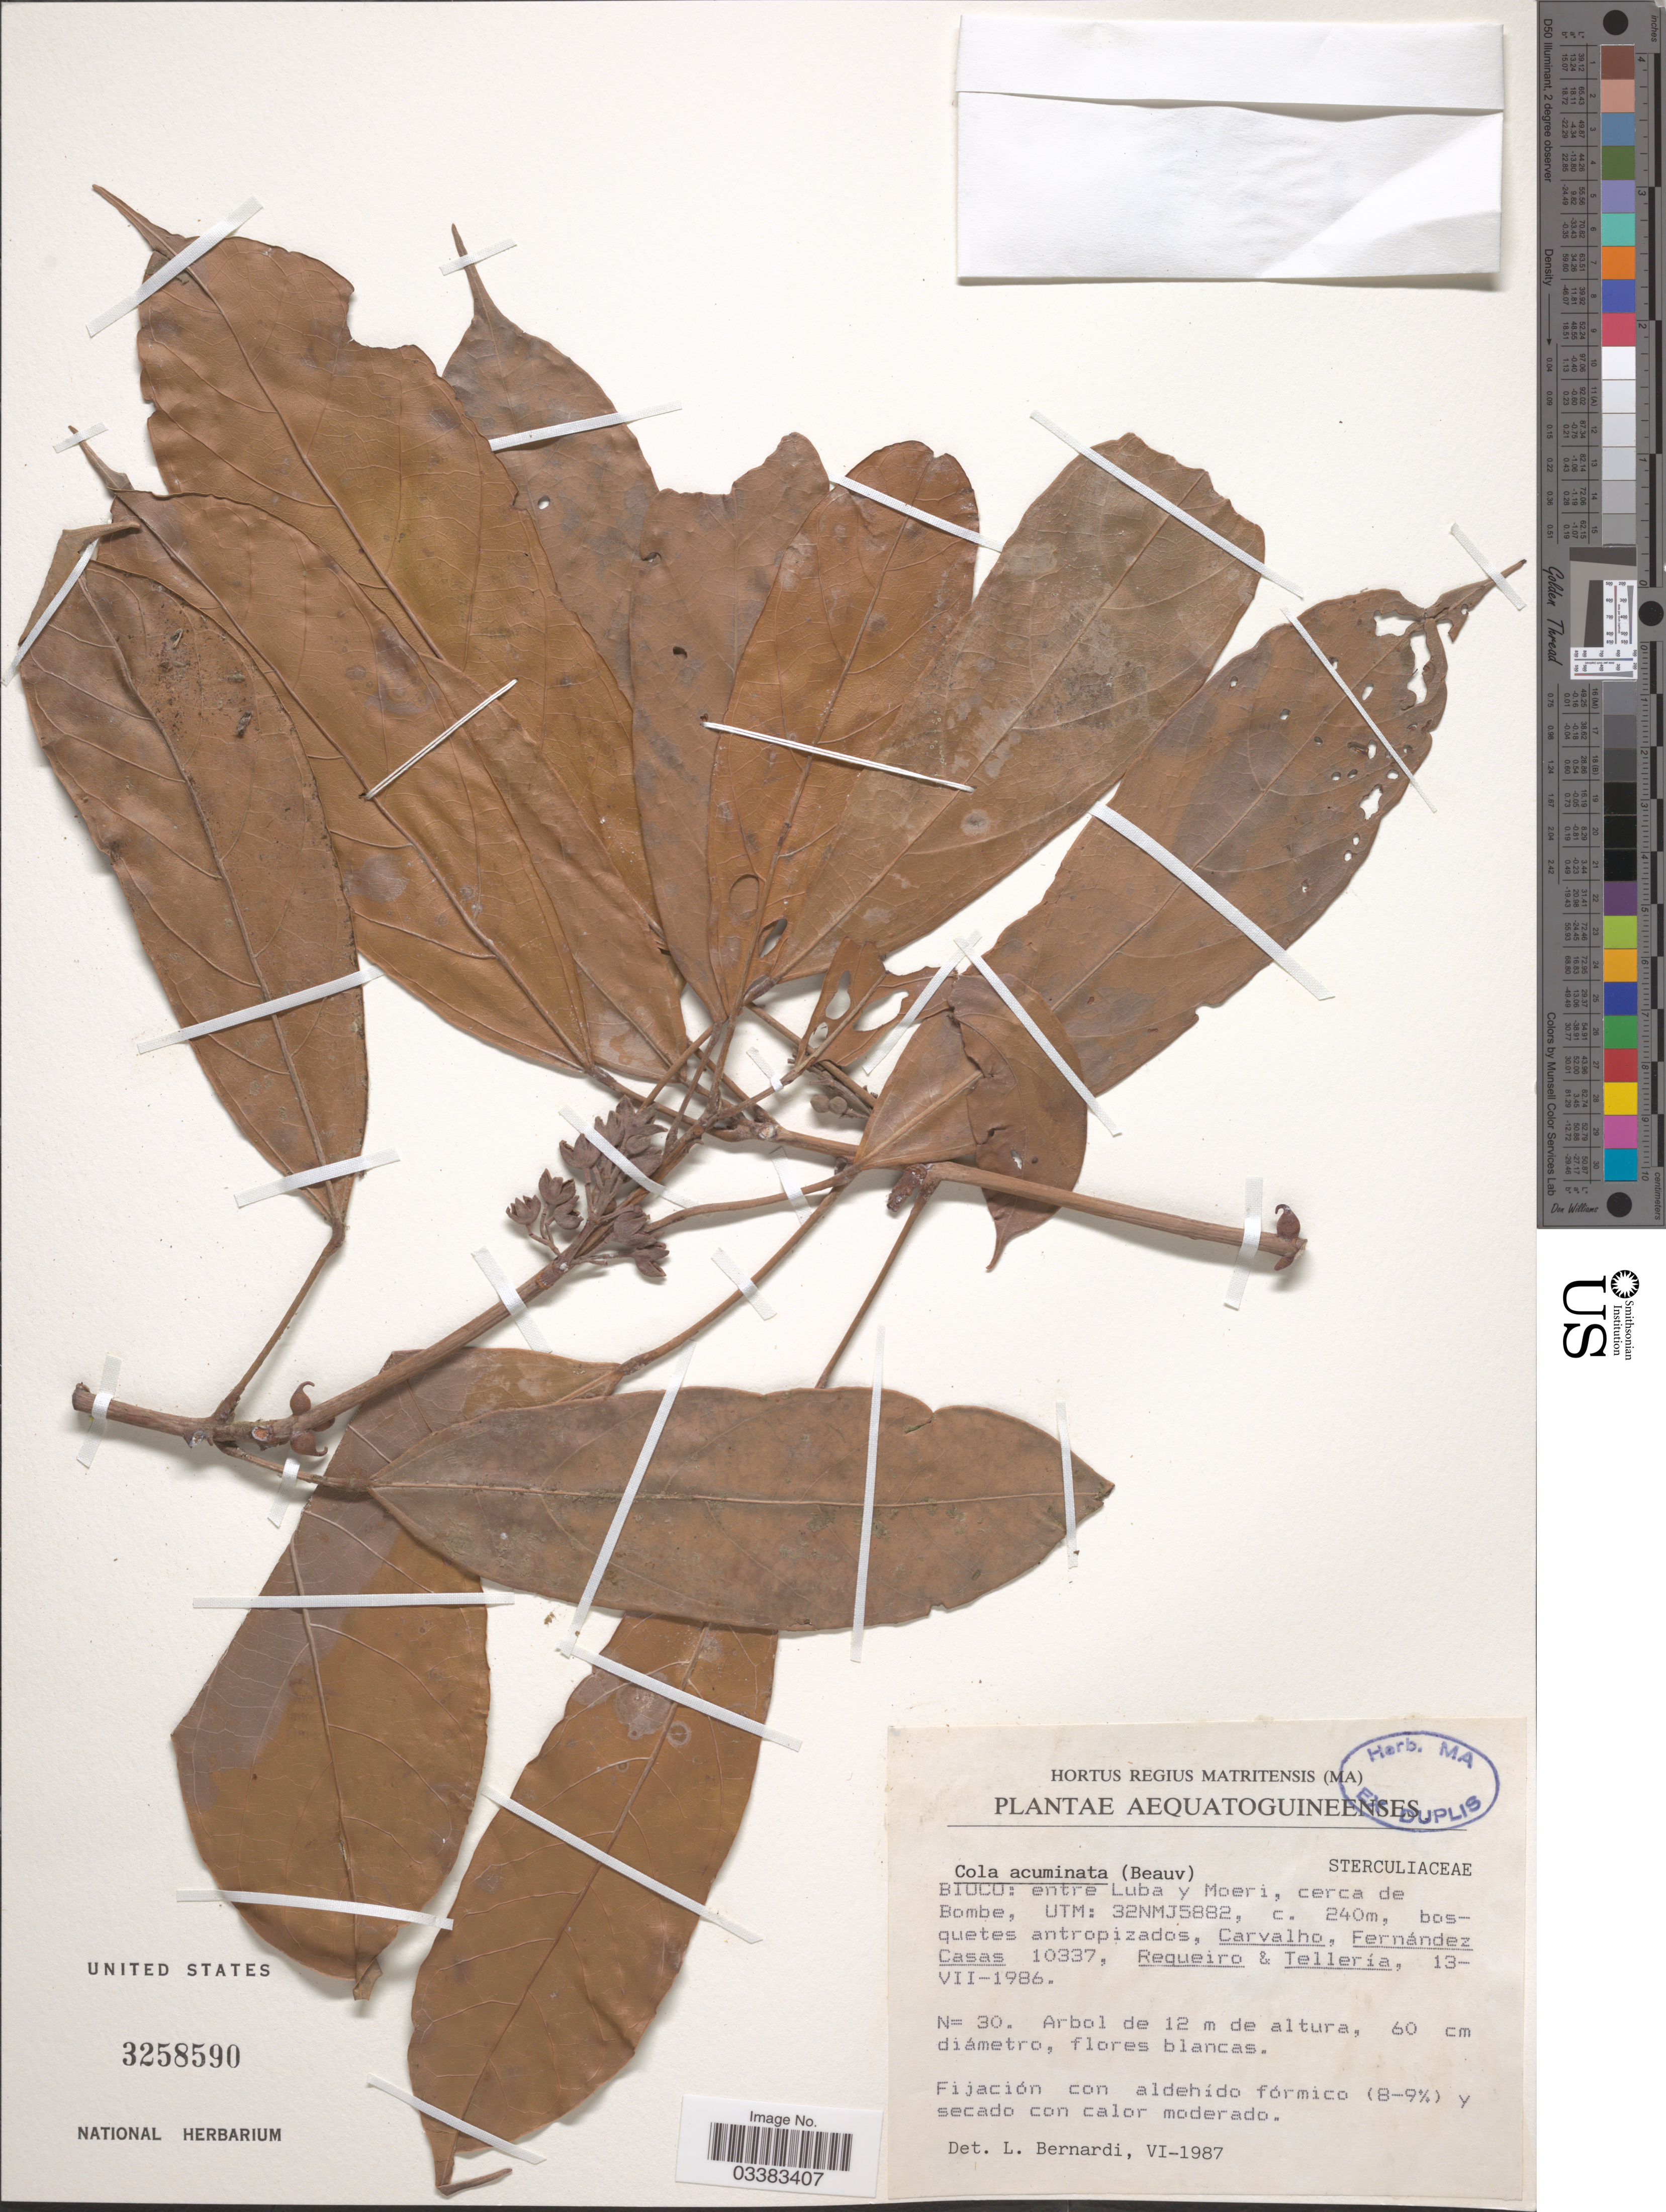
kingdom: Plantae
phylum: Tracheophyta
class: Magnoliopsida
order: Malvales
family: Malvaceae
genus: Cola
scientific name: Cola acuminata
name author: (P. Beauv.) Schott & Endl.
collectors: Carvalho, --, -- Fernandez, Casas, --, Requeiro, -- & -. Telleria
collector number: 10337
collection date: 1986-07-13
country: Equatorial Guinea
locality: Aequatoguineenses. Bioco: entre Luba y Moeri, cerca de Bombe, UTM: 32NMJ5882.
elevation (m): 240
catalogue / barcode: US 3258590